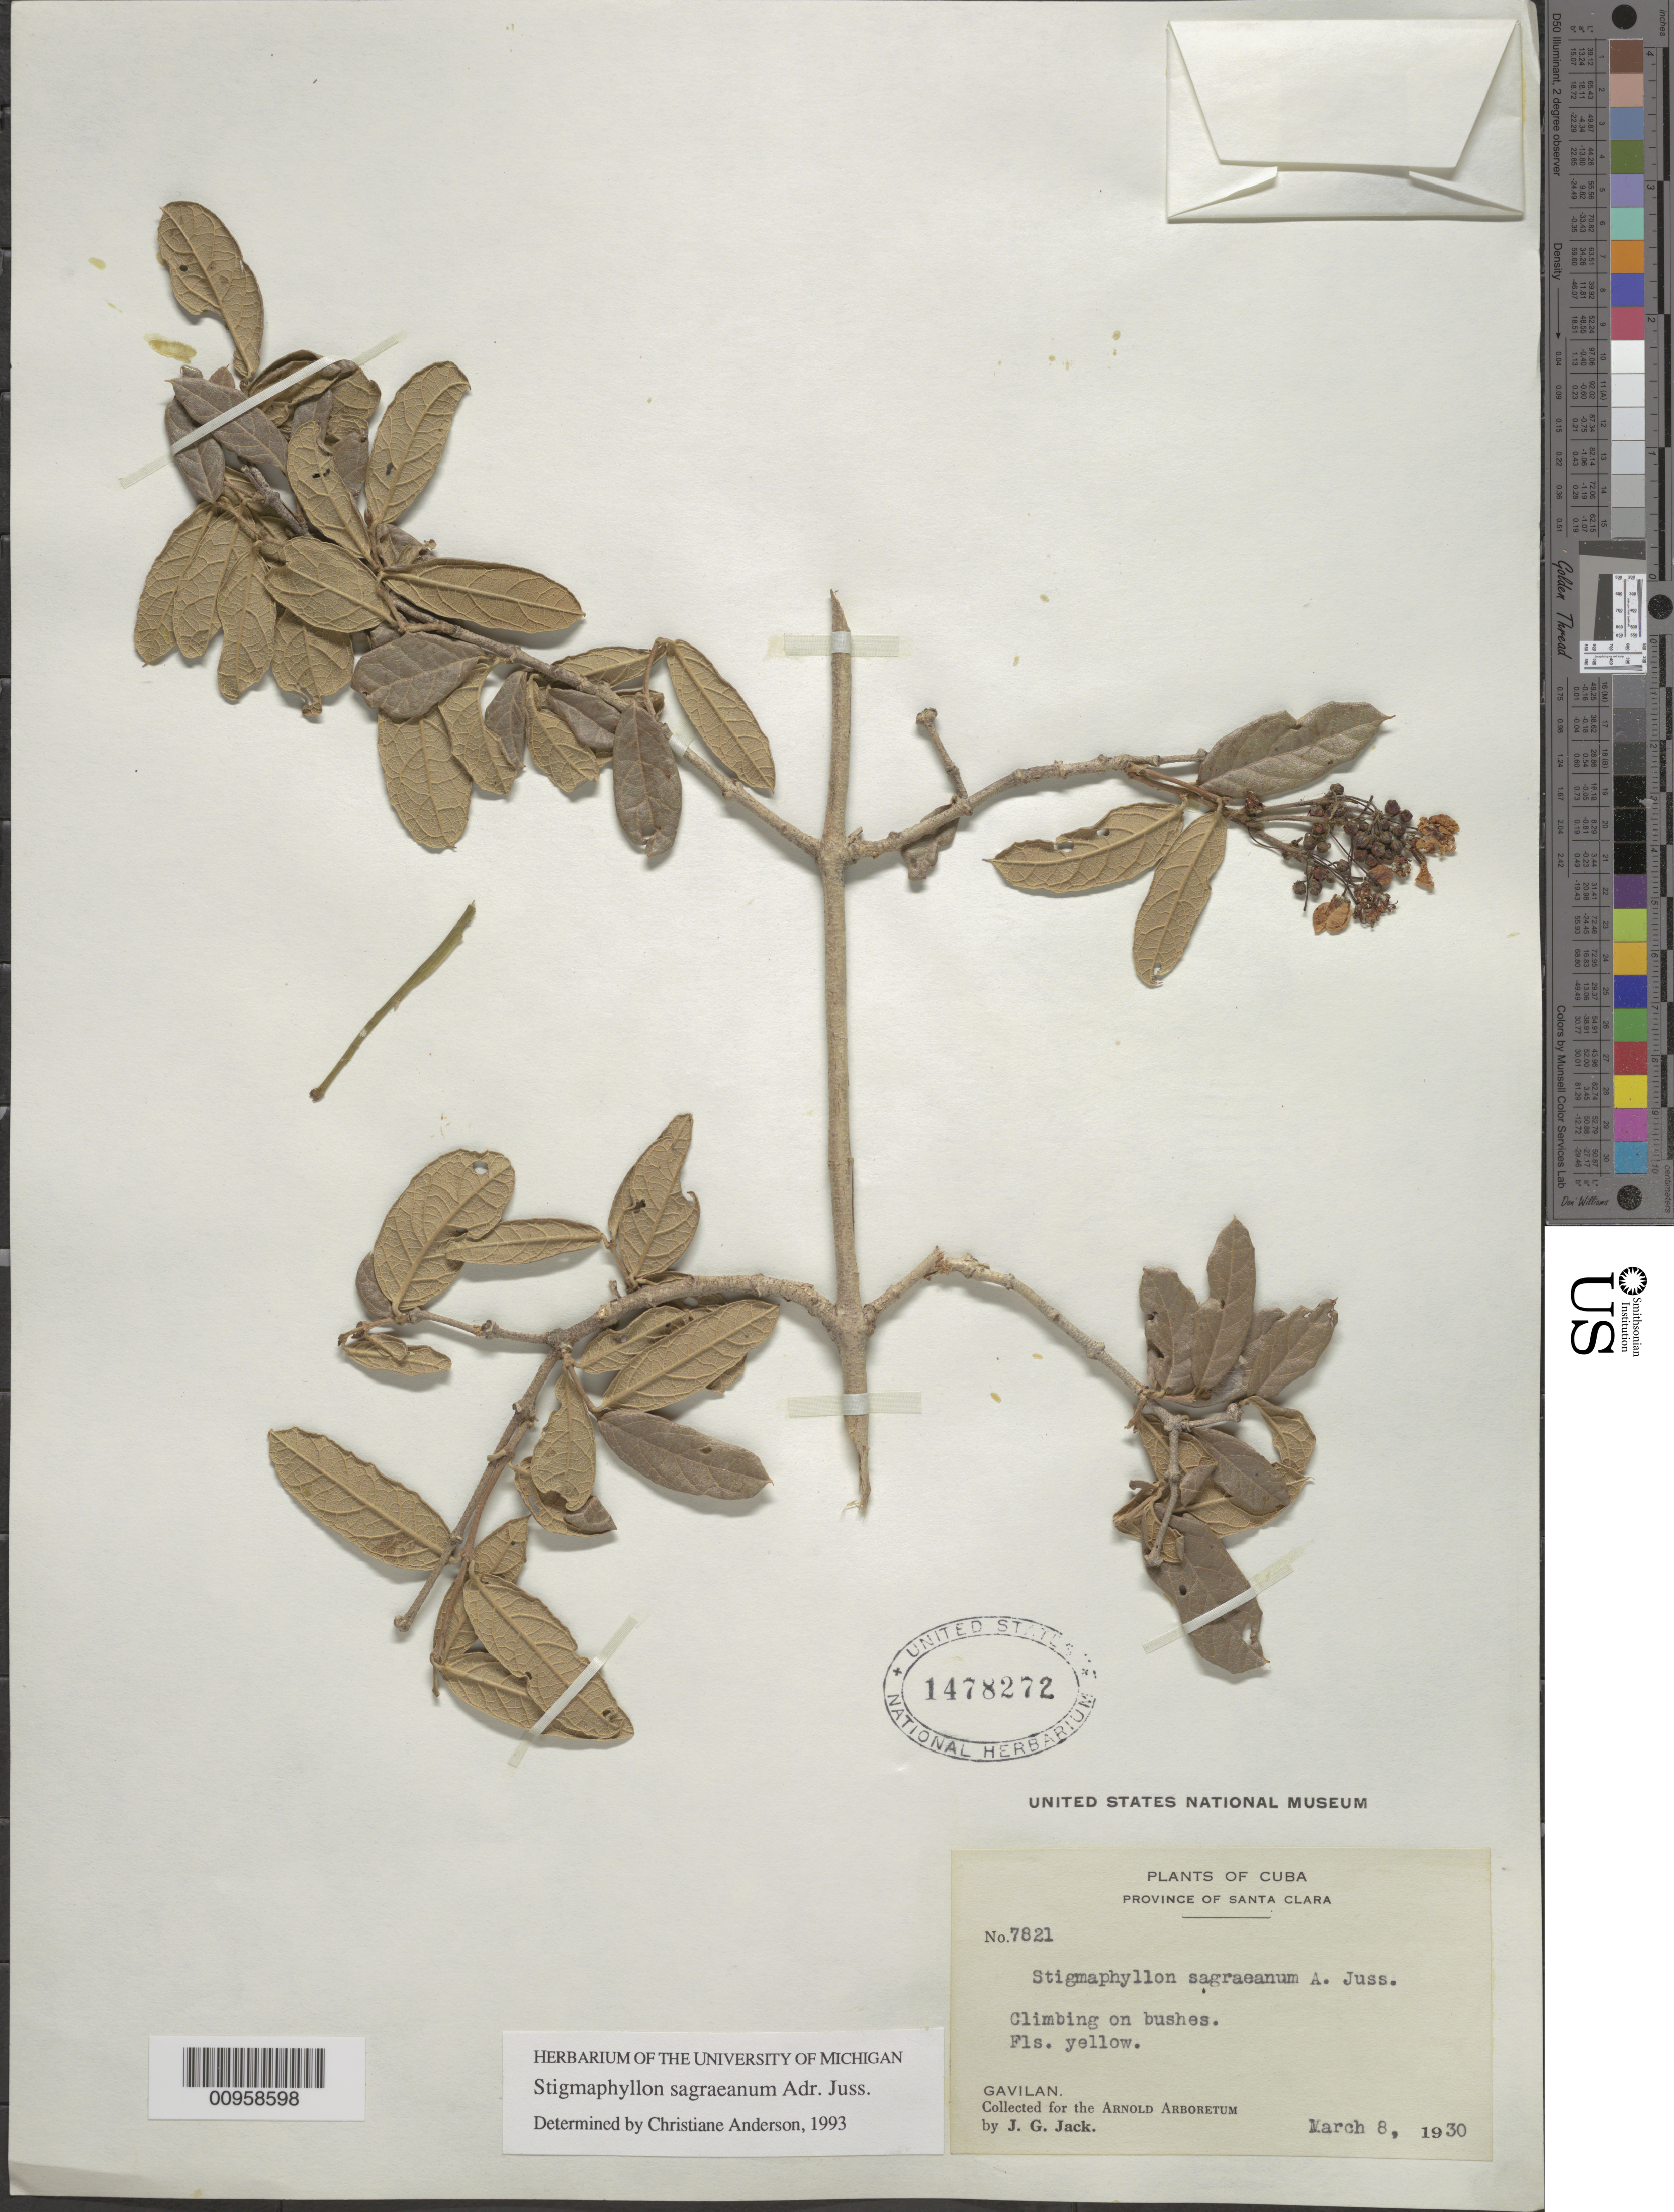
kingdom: Plantae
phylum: Tracheophyta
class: Magnoliopsida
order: Malpighiales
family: Malpighiaceae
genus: Stigmaphyllon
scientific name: Stigmaphyllon sagraeanum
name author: Juss.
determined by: Anderson, C.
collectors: J. G. Jack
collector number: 7821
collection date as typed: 08 Mar 1930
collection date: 1930-03-08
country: Cuba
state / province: Las Villas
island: Cuba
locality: Gavilan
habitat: On bushes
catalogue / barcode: US 1478272